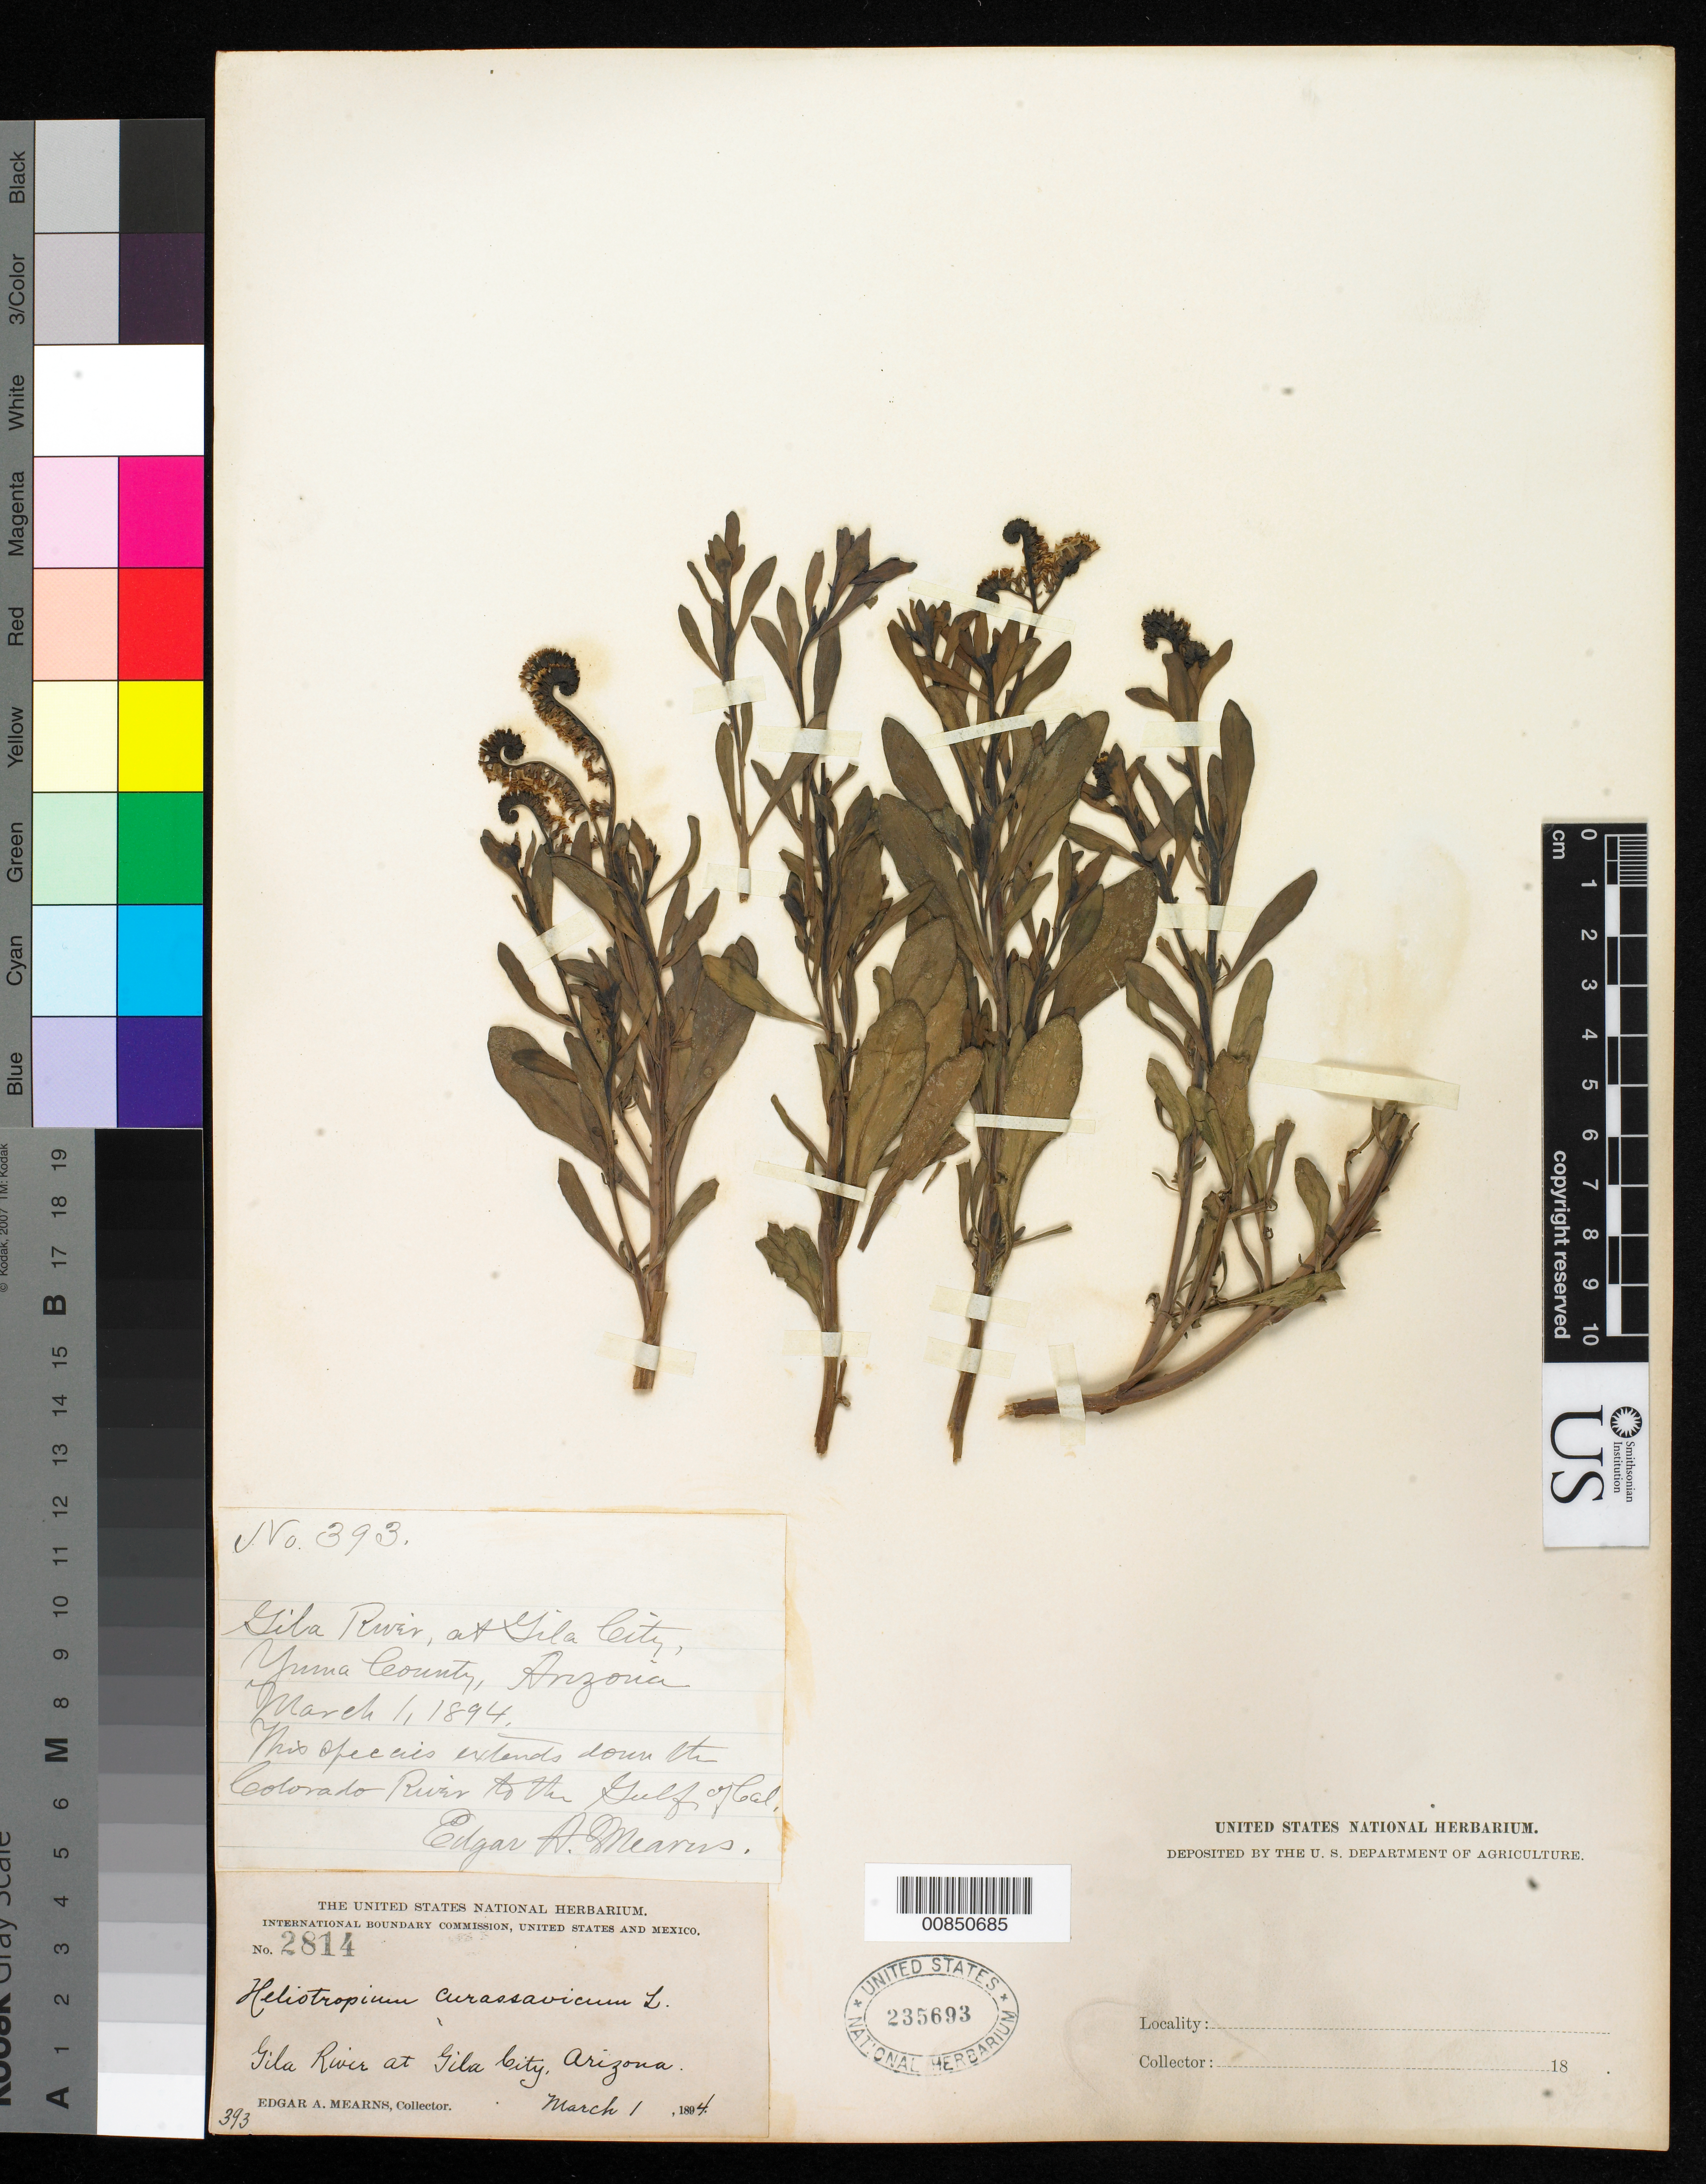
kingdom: Plantae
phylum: Tracheophyta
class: Magnoliopsida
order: Boraginales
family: Heliotropiaceae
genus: Heliotropium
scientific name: Heliotropium curassavicum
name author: L.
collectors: E. A. Mearns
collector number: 2814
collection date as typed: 01 Mar 1894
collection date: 1894-03-01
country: United States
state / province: Arizona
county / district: Yuma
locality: Gila River at Gila City, Yuma County, Arizona.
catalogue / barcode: US 235693